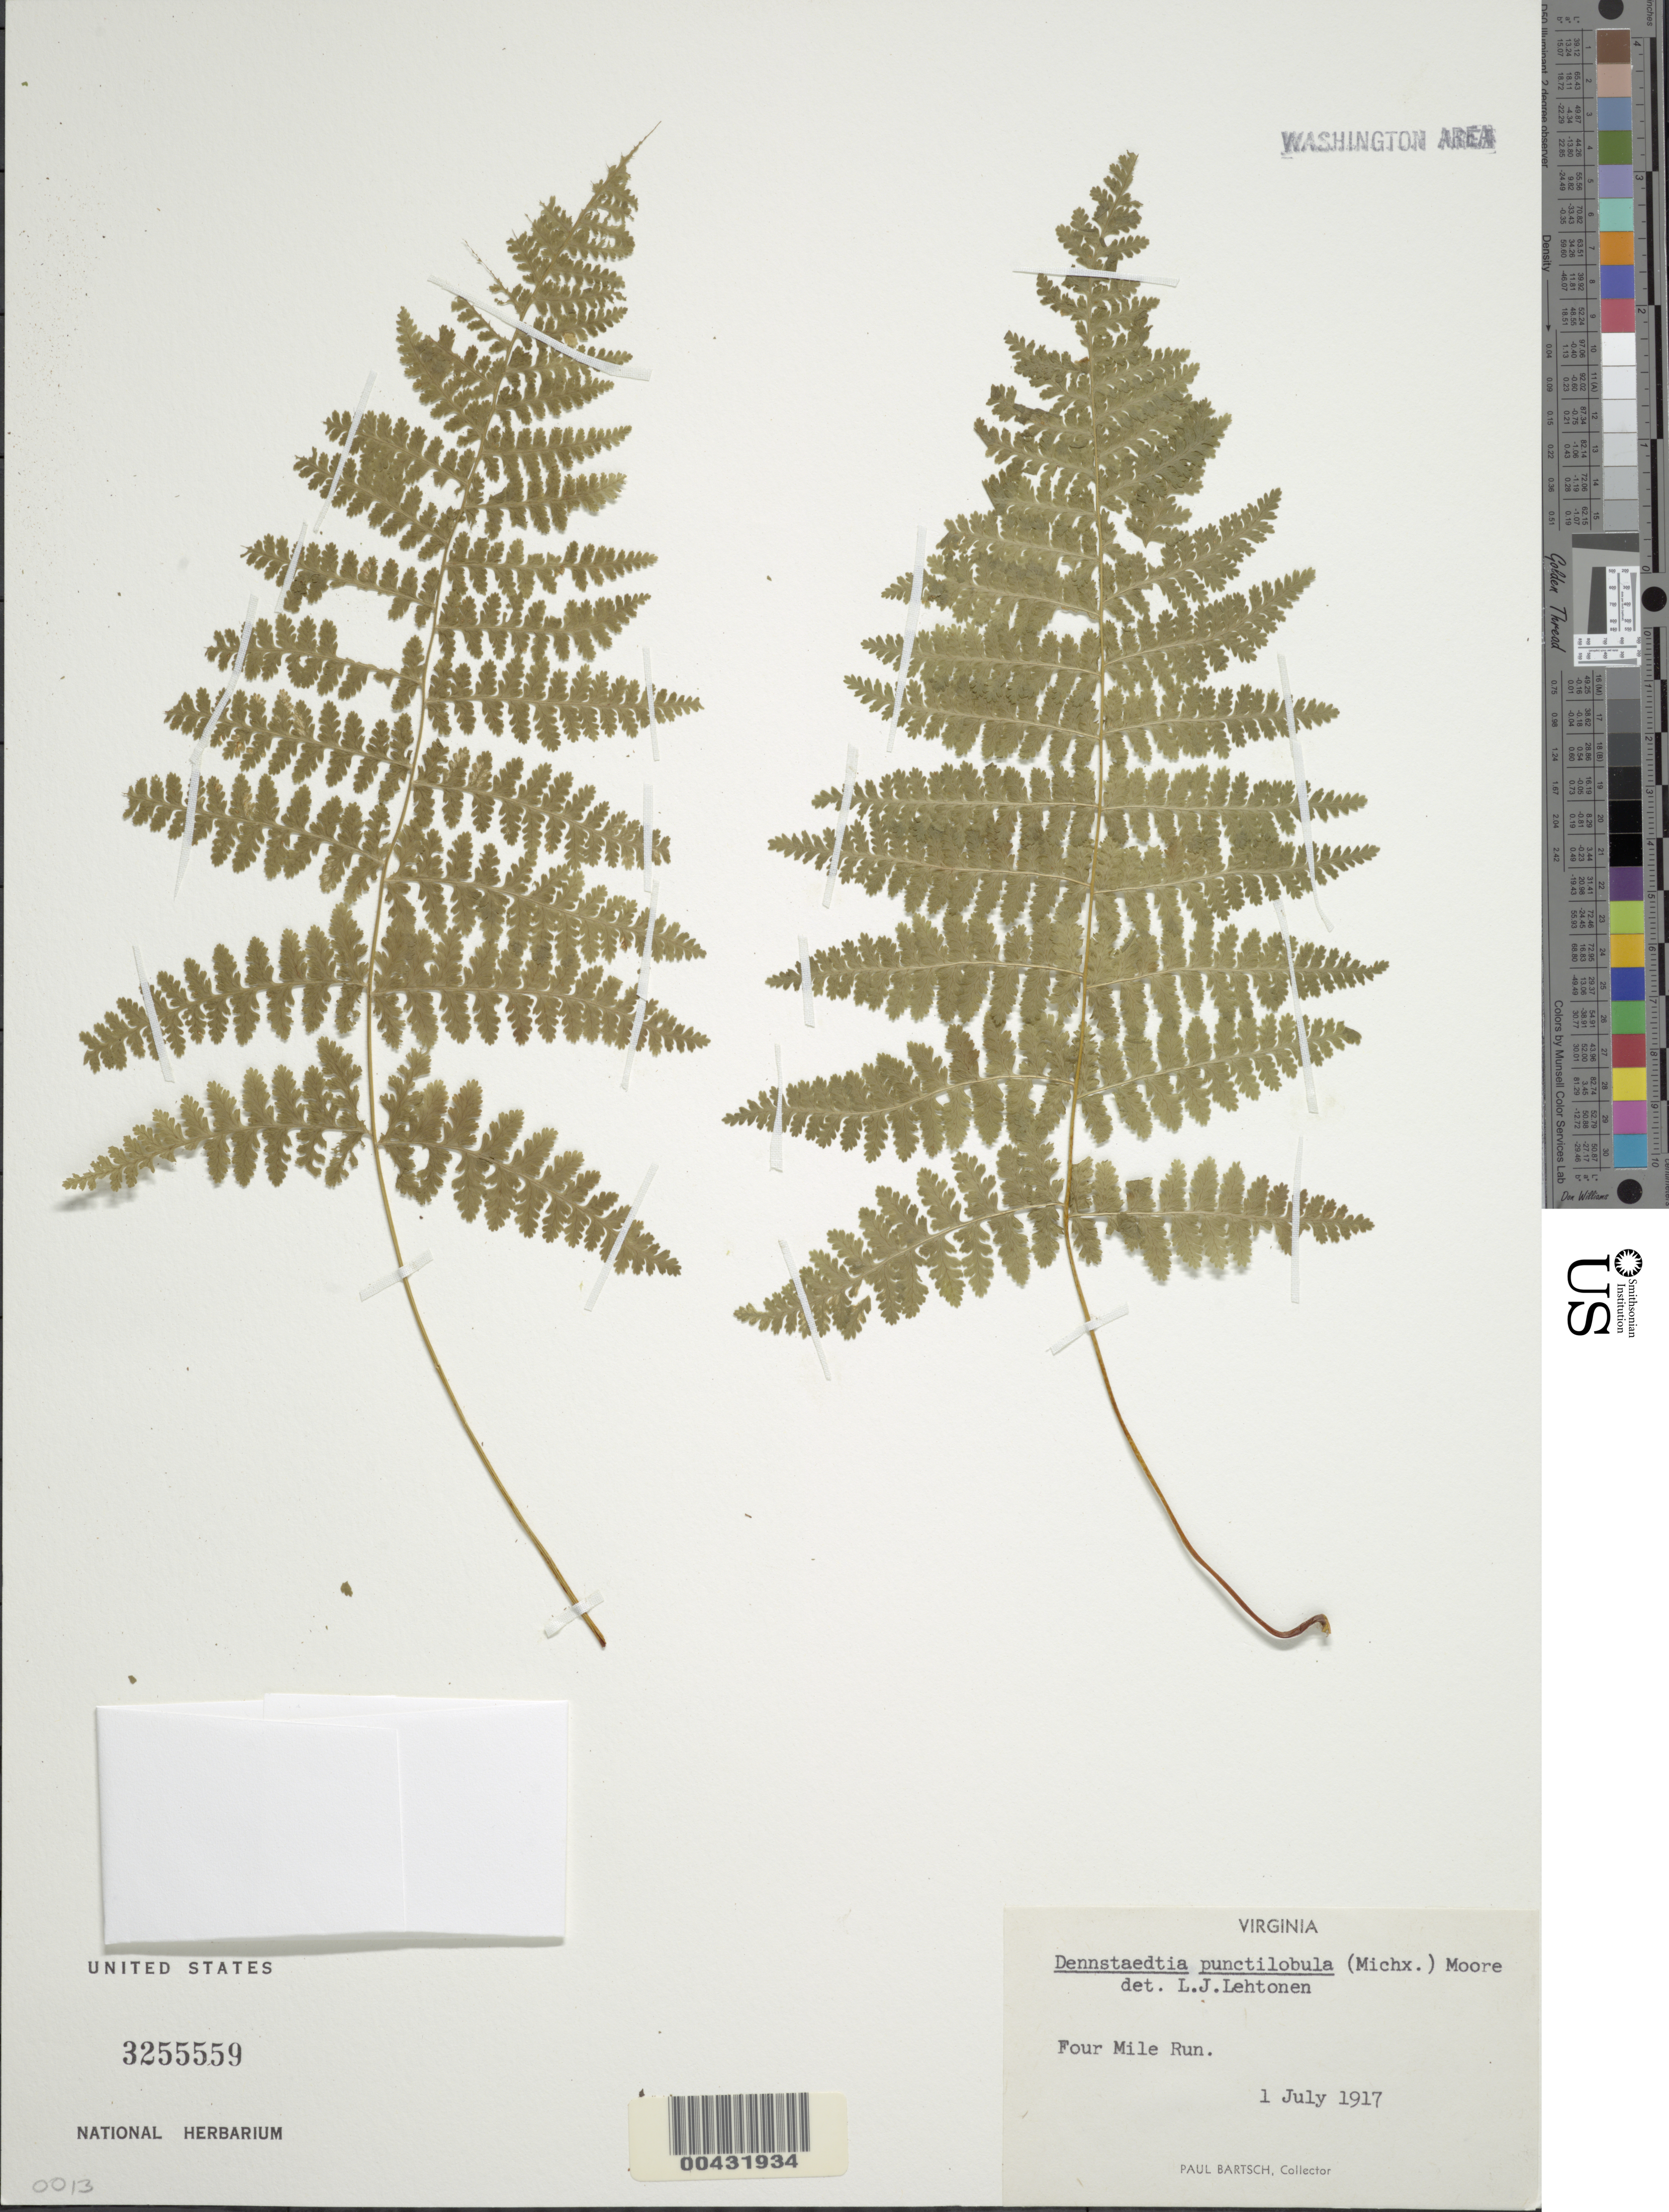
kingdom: Plantae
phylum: Tracheophyta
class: Polypodiopsida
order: Polypodiales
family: Dennstaedtiaceae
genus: Dennstaedtia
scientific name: Dennstaedtia punctilobula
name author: (Michx.) T. Moore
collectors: P. Bartsch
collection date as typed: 01 Jul 1917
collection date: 1917-07-01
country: United States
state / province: Virginia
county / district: Arlington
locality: Four Mile Run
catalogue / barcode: US 3255559